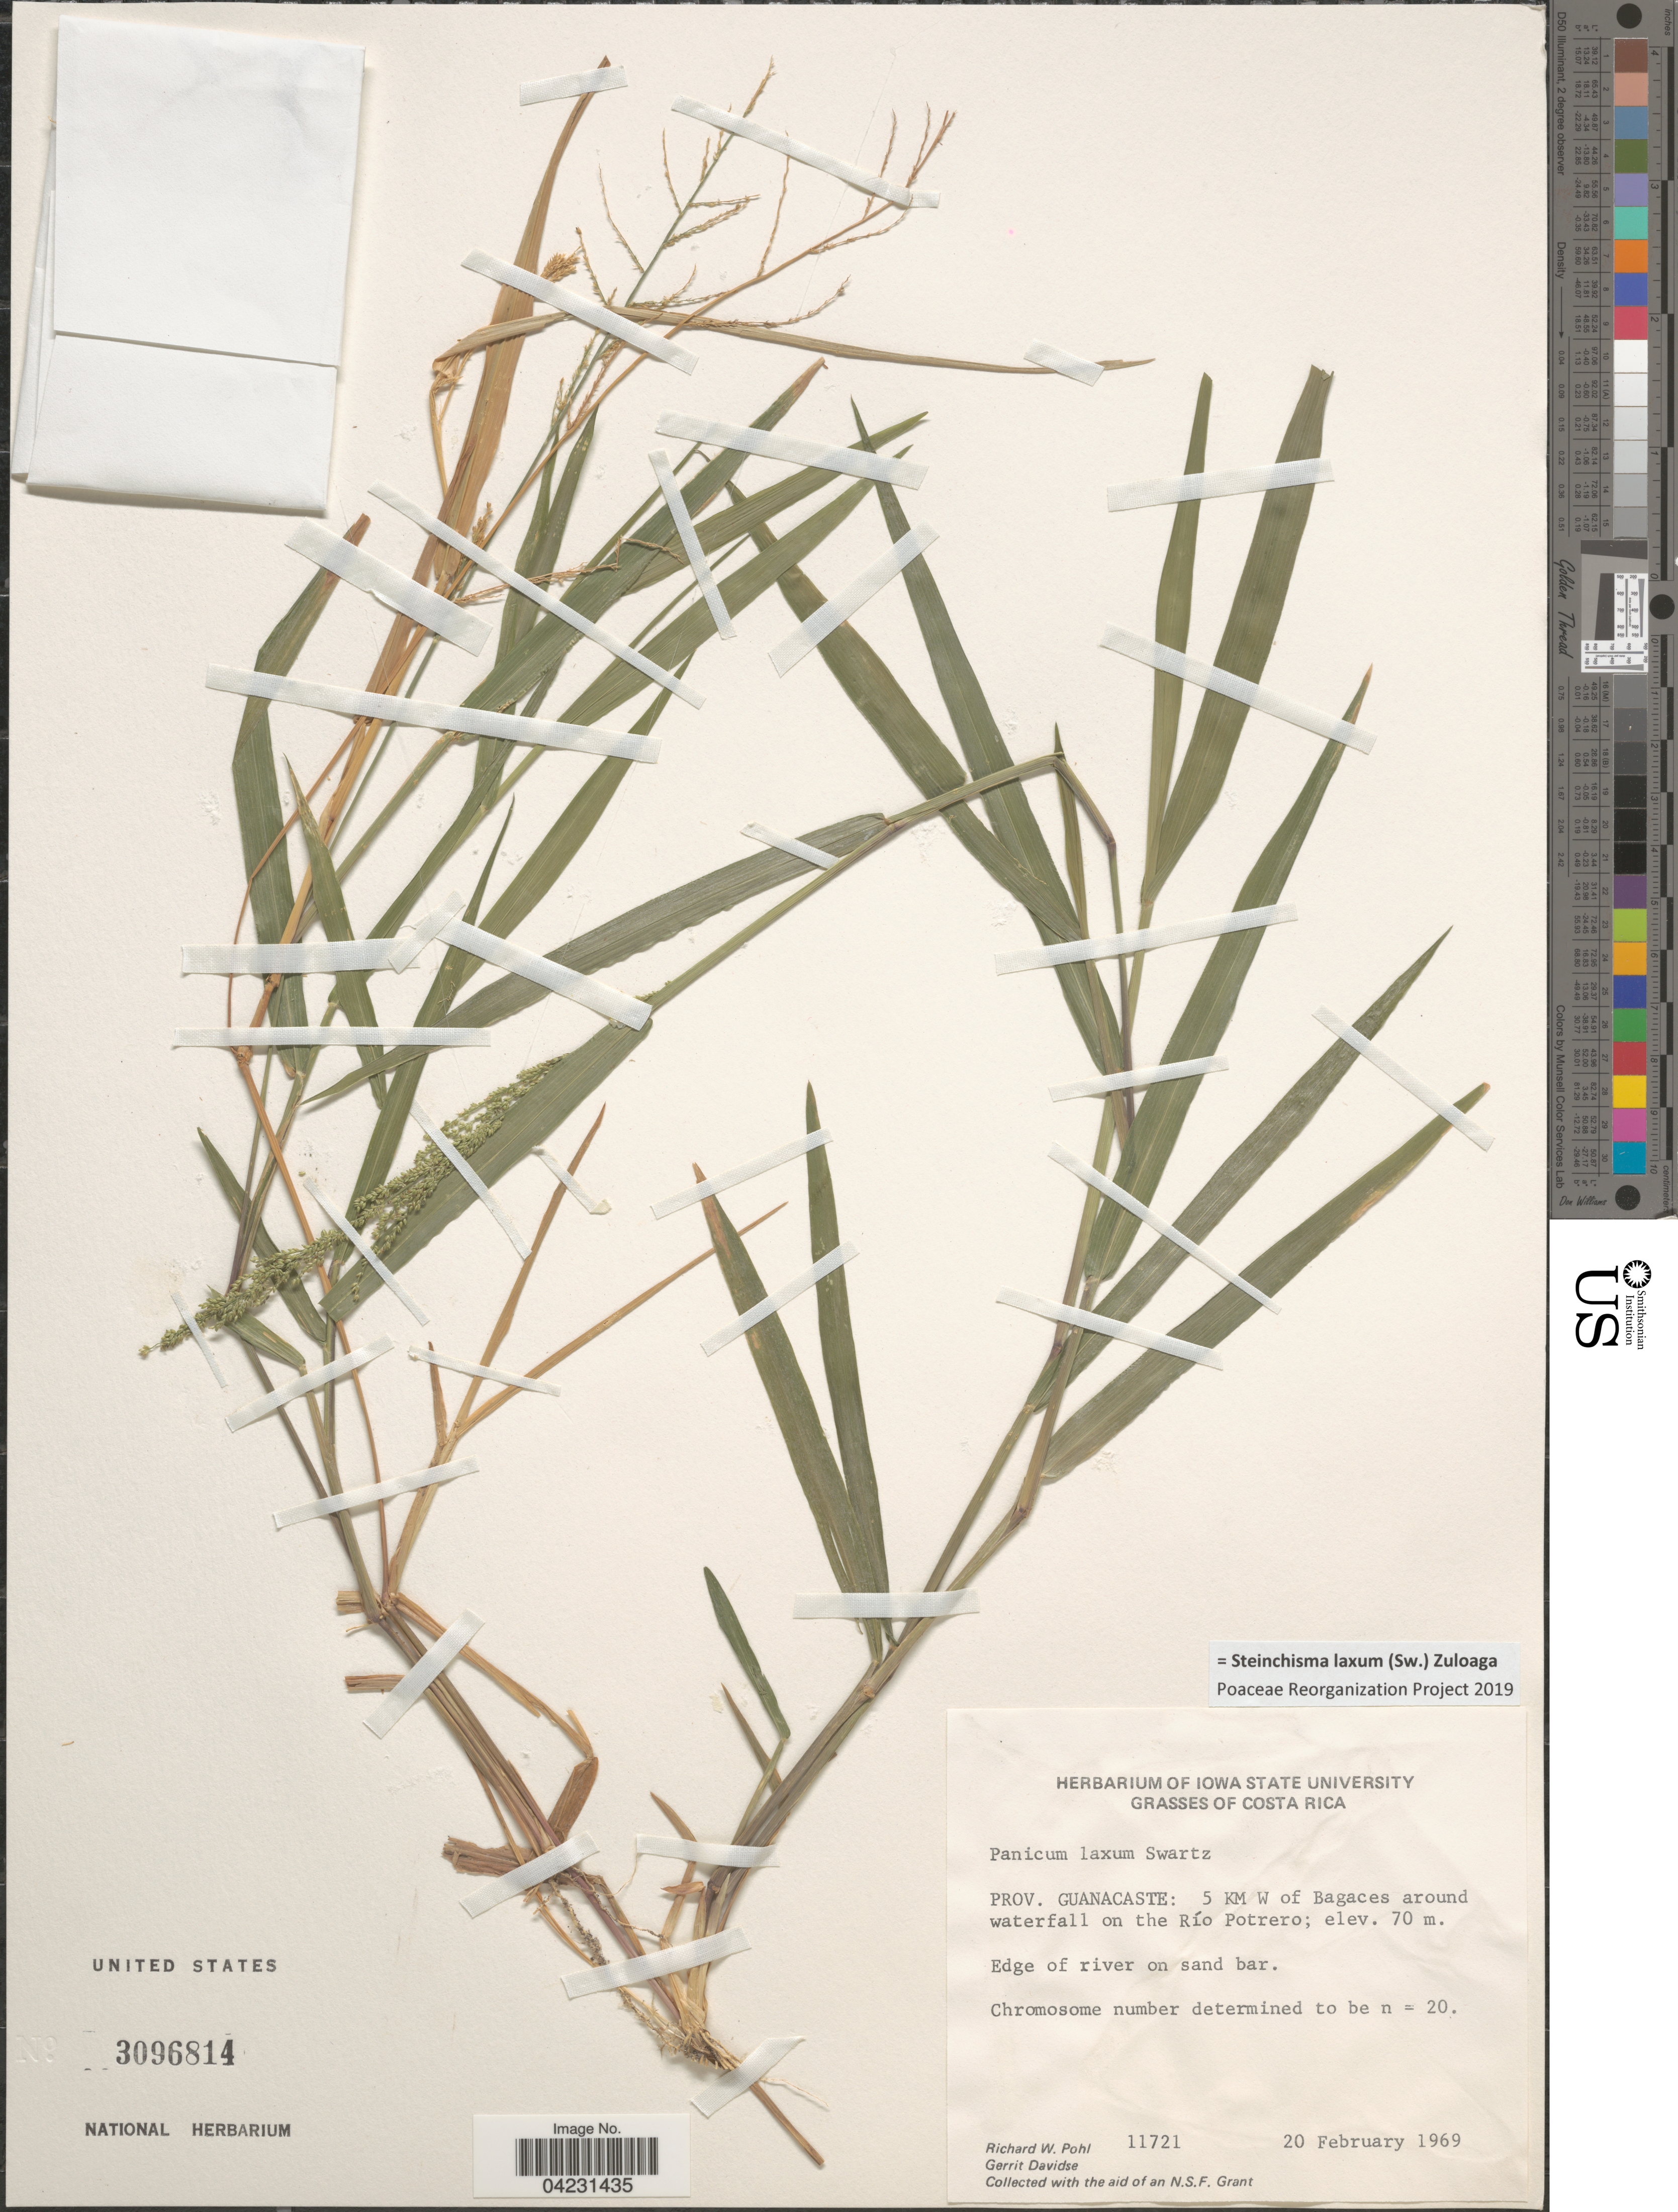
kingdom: Plantae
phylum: Tracheophyta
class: Liliopsida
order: Poales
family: Poaceae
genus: Steinchisma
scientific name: Steinchisma laxum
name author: (Sw.) Zuloaga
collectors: R. W. Pohl & G. Davidse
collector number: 11721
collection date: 1969-02-20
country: Costa Rica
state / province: Guanacaste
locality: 5 KM W of Bagaces around waterfall on the Río Potrero.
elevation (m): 70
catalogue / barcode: US 3096814